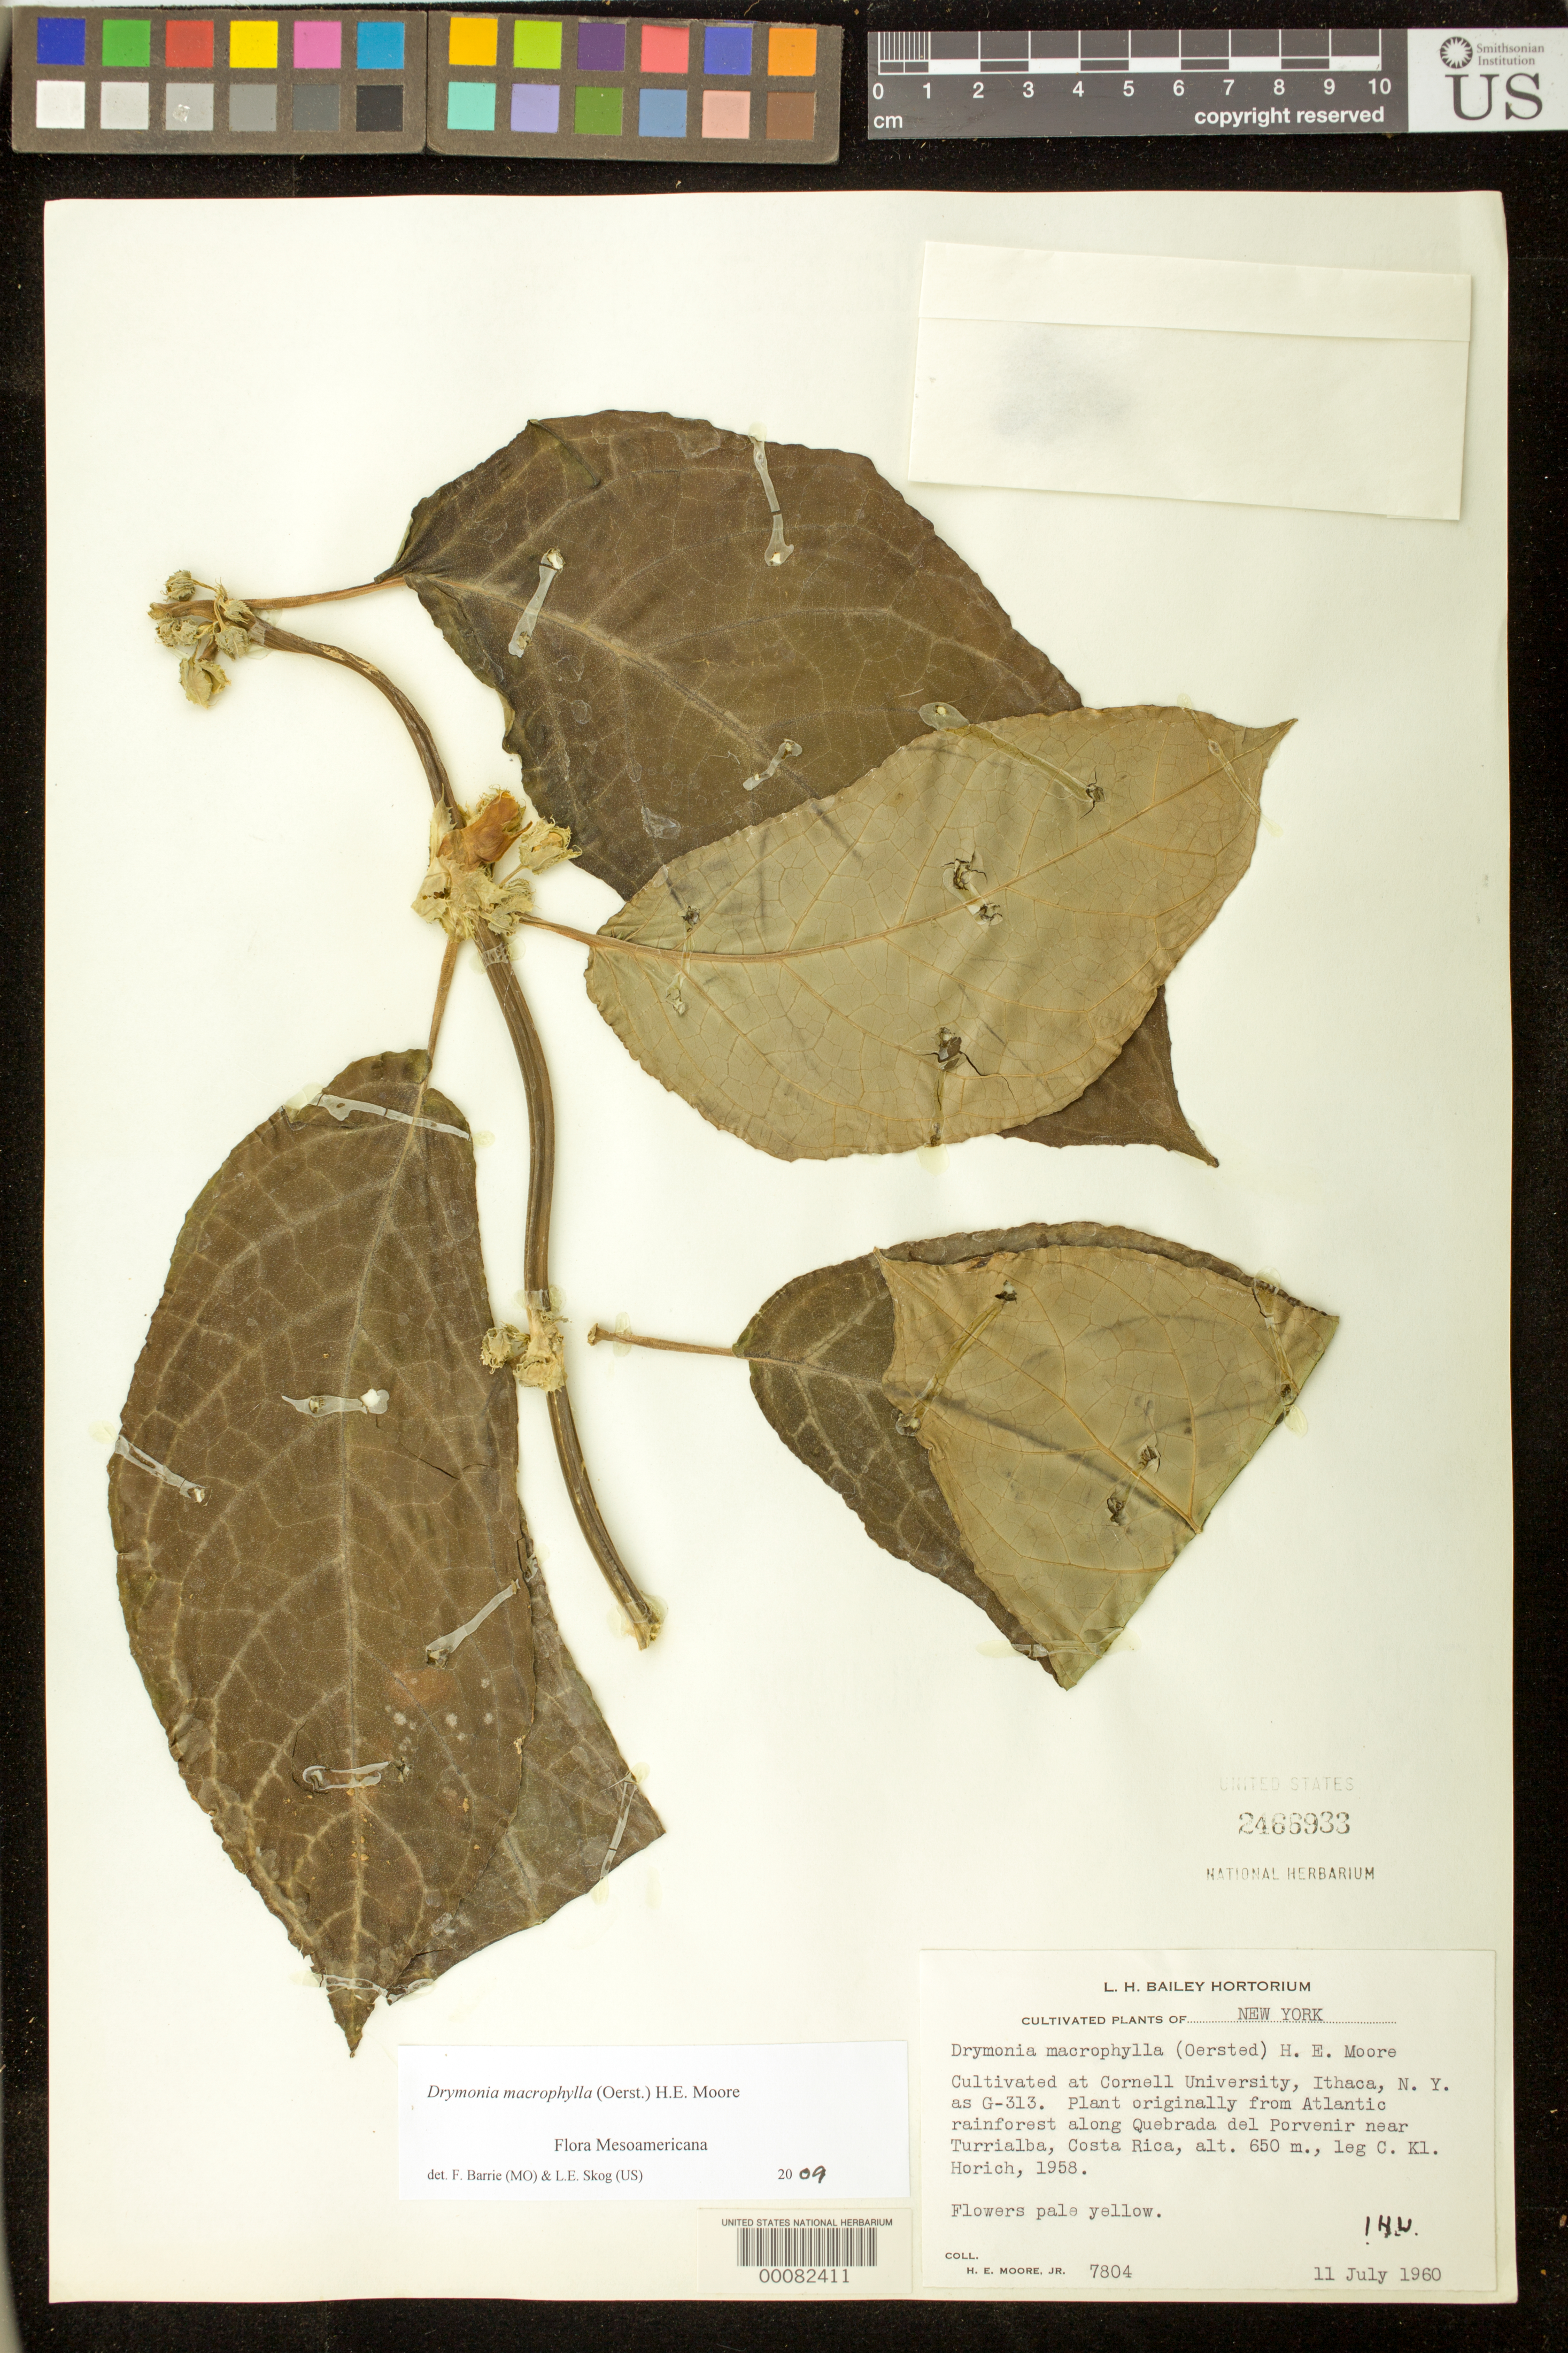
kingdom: Plantae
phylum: Tracheophyta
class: Magnoliopsida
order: Lamiales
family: Gesneriaceae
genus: Drymonia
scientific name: Drymonia macrophylla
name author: (Oerst.) H.E. Moore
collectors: H. E. Moore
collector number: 7804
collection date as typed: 11 Jul 1960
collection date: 1960-07-11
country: Costa Rica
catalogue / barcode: US 2466933